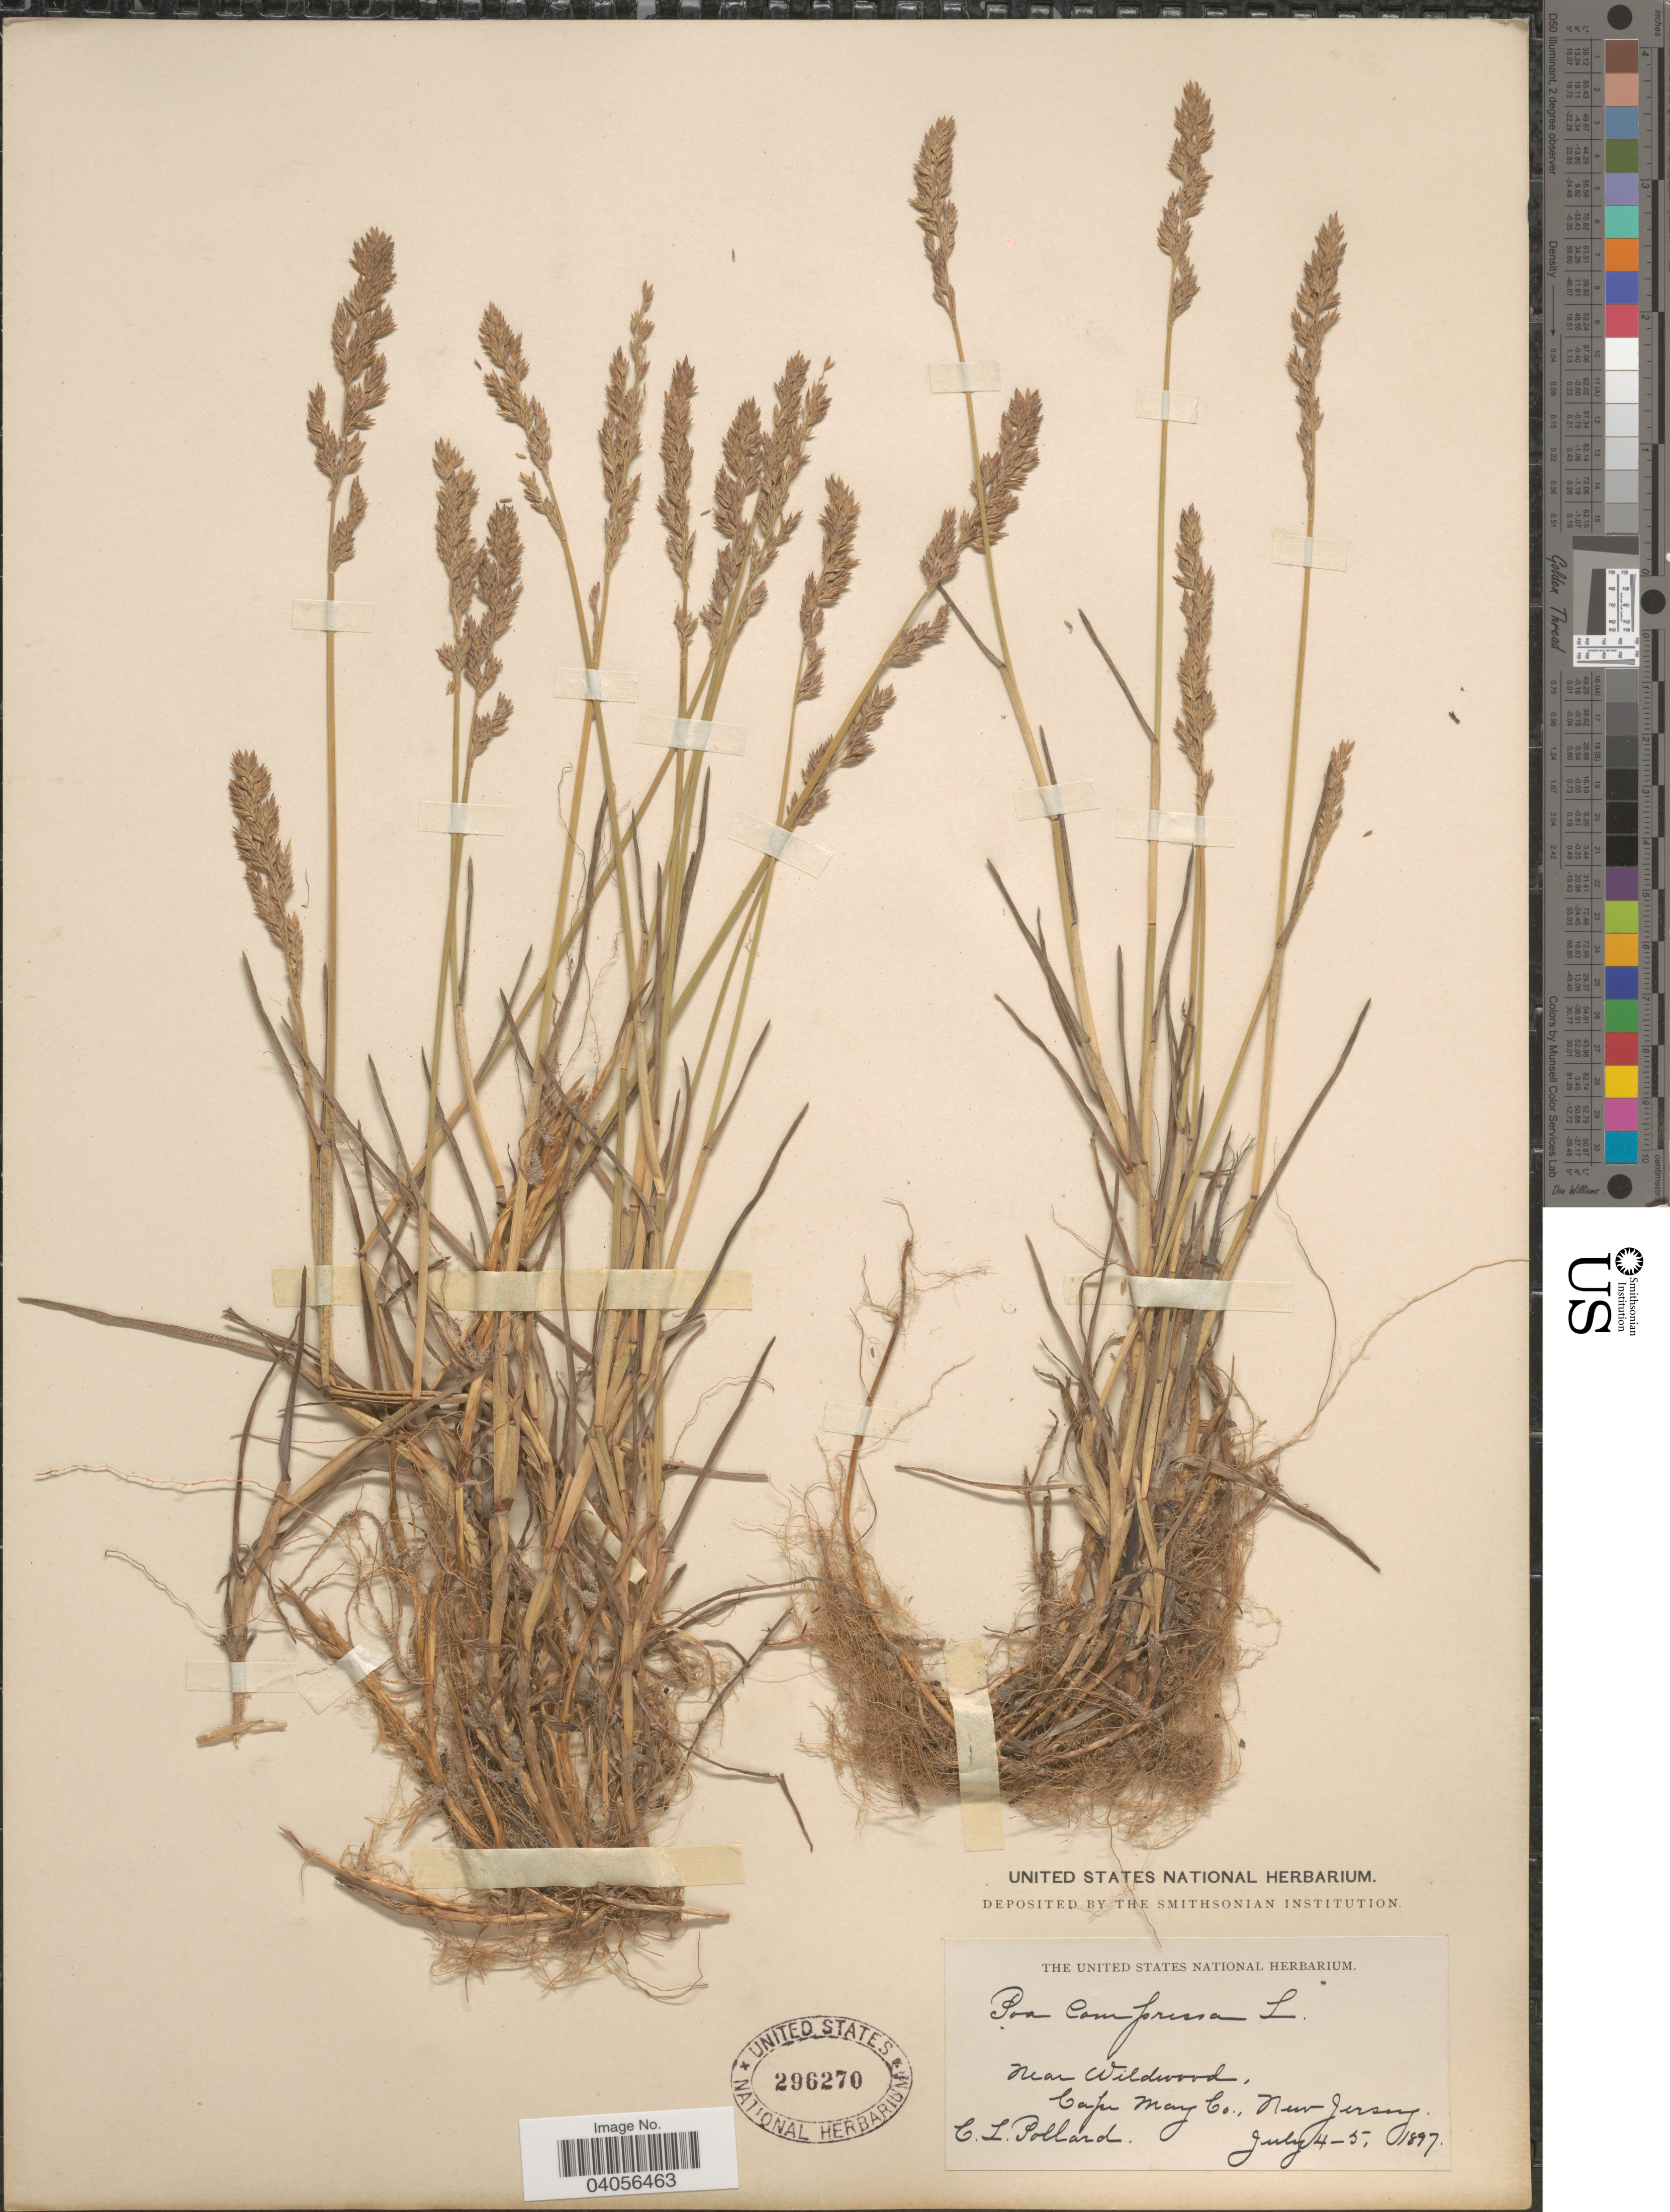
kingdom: Plantae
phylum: Tracheophyta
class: Liliopsida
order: Poales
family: Poaceae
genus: Poa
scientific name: Poa compressa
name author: L.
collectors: C. L. Pollard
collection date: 1897-07-04/1897-07-05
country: United States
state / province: New Jersey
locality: Near Wildwood, Cape May Co.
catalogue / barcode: US 296270